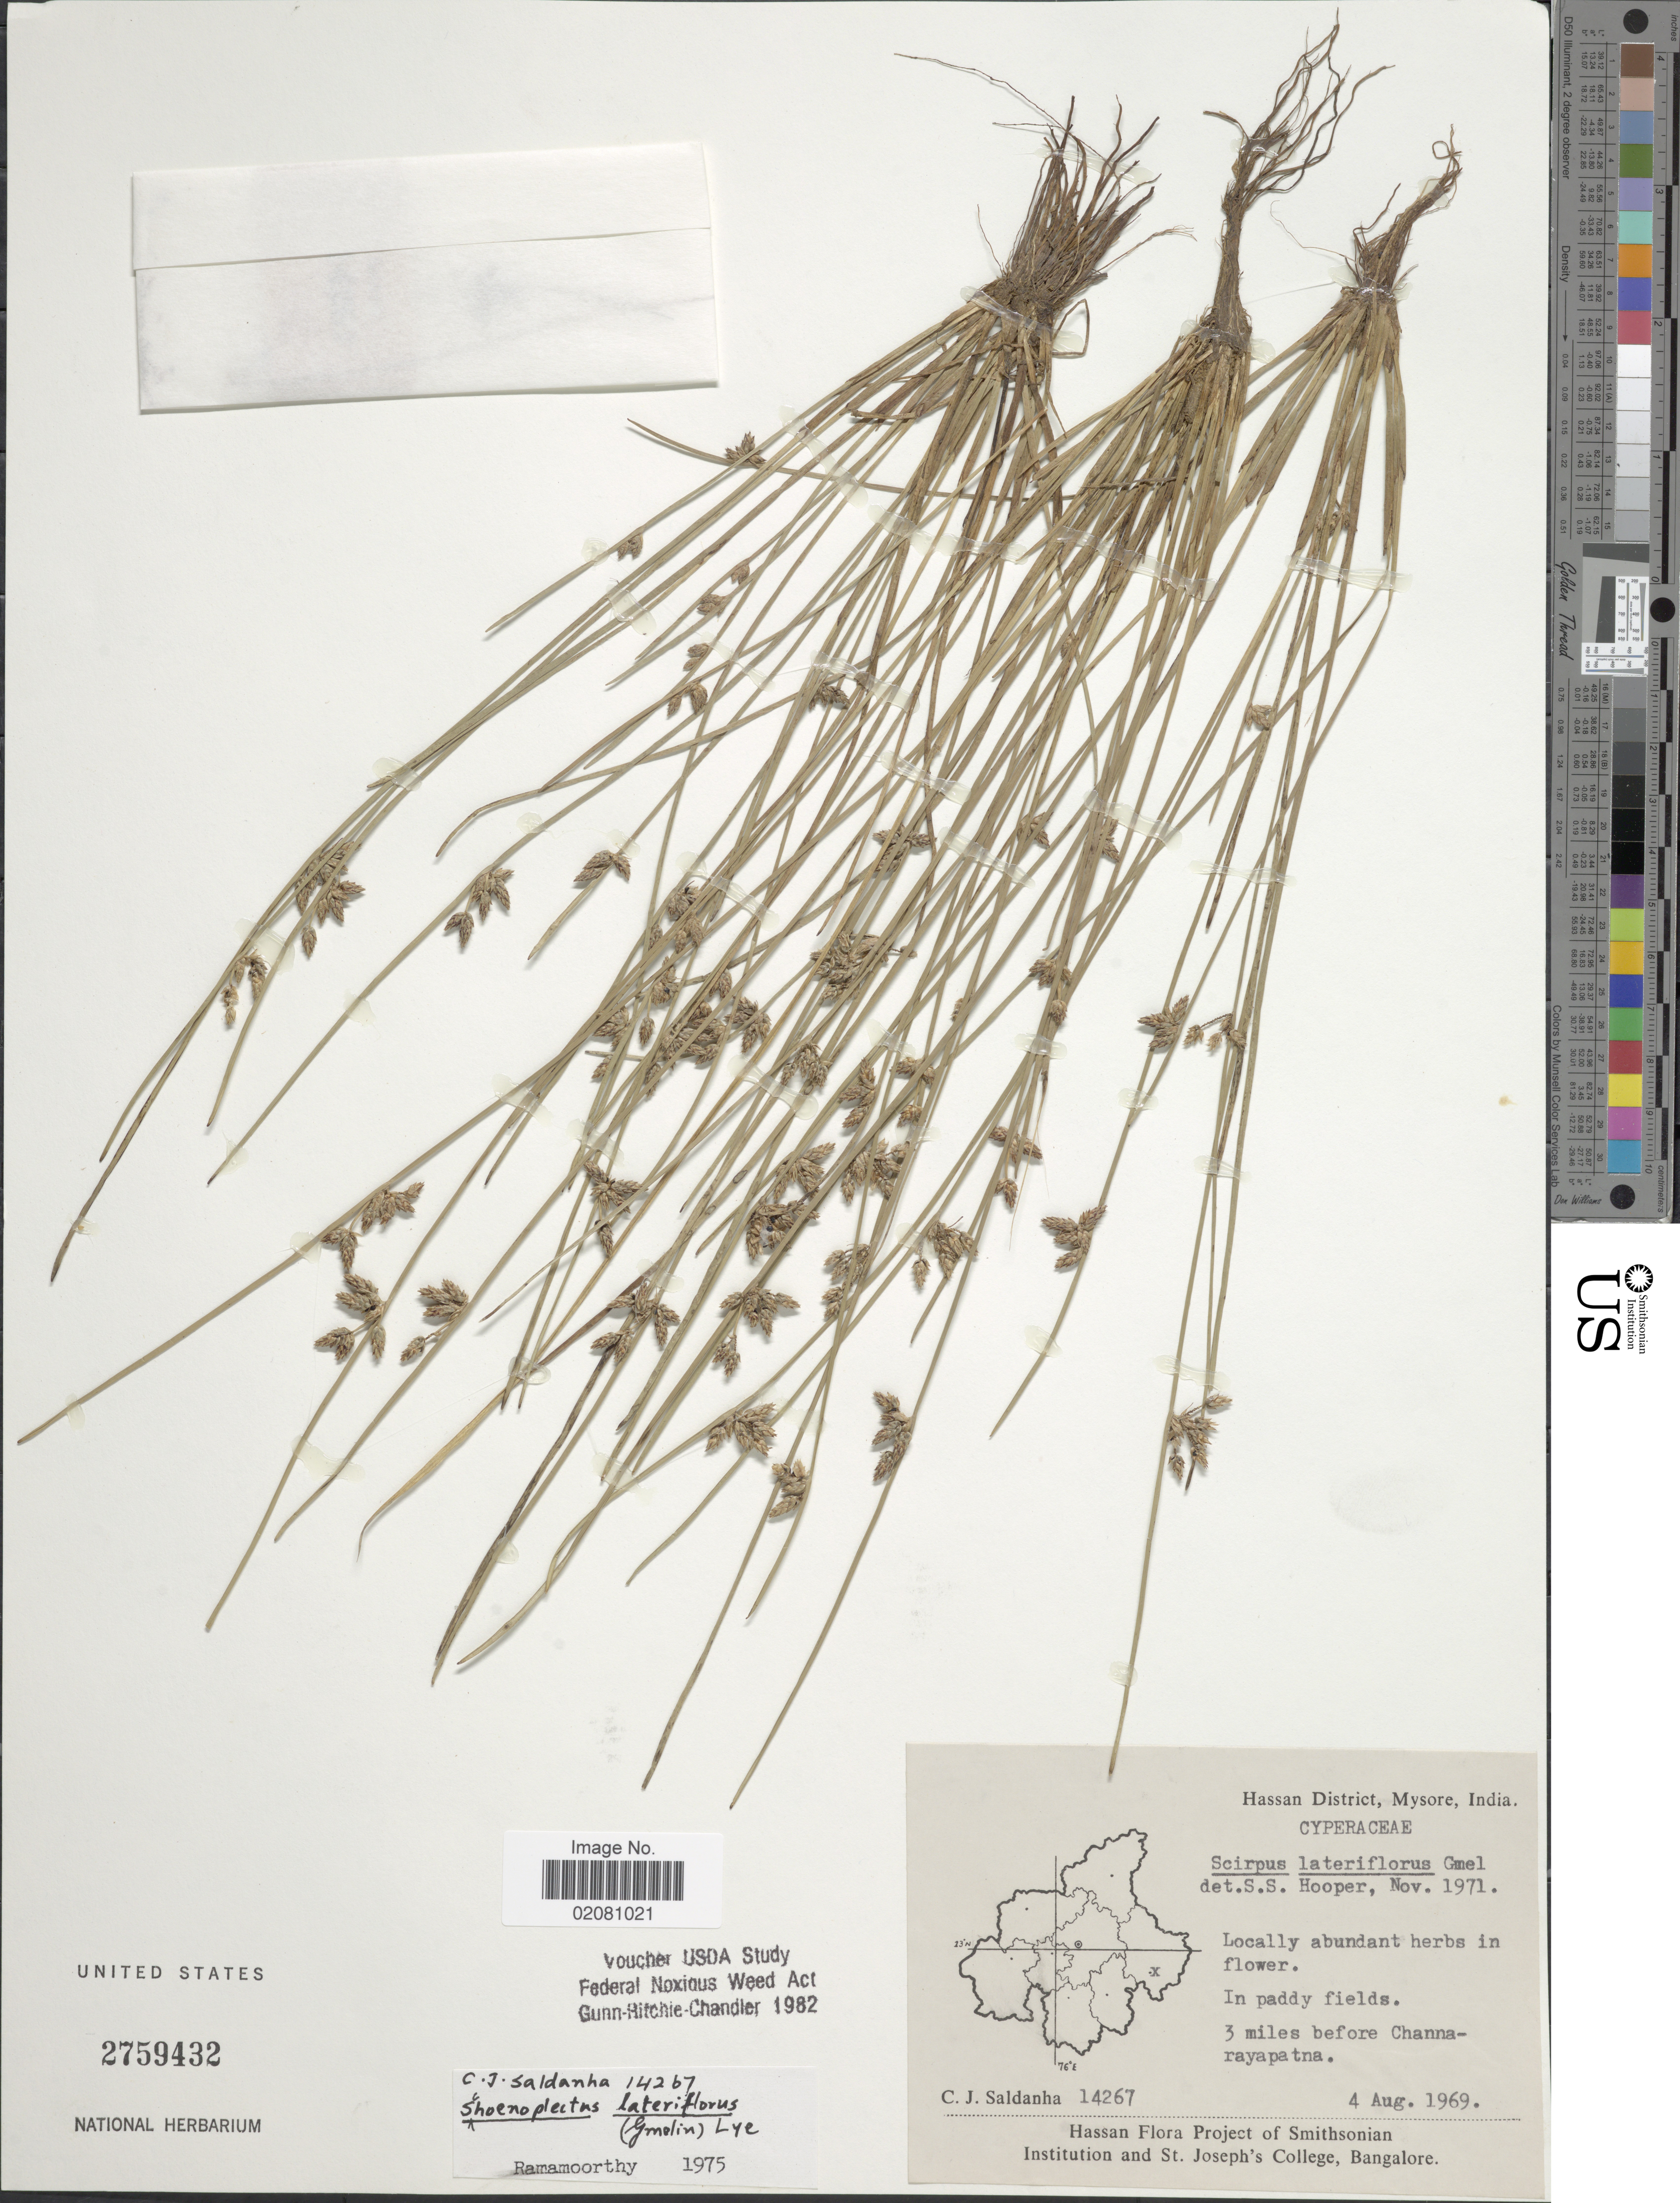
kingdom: Plantae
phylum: Tracheophyta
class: Liliopsida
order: Poales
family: Cyperaceae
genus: Schoenoplectus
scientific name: Schoenoplectus lateriflorus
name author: (J.F. Gmel.)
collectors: J. Saldanha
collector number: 14267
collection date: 1969-08-04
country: India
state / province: Karnataka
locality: Hassan District, Mysore, India, 3 miles before Channarayapatna.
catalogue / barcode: US 2759432